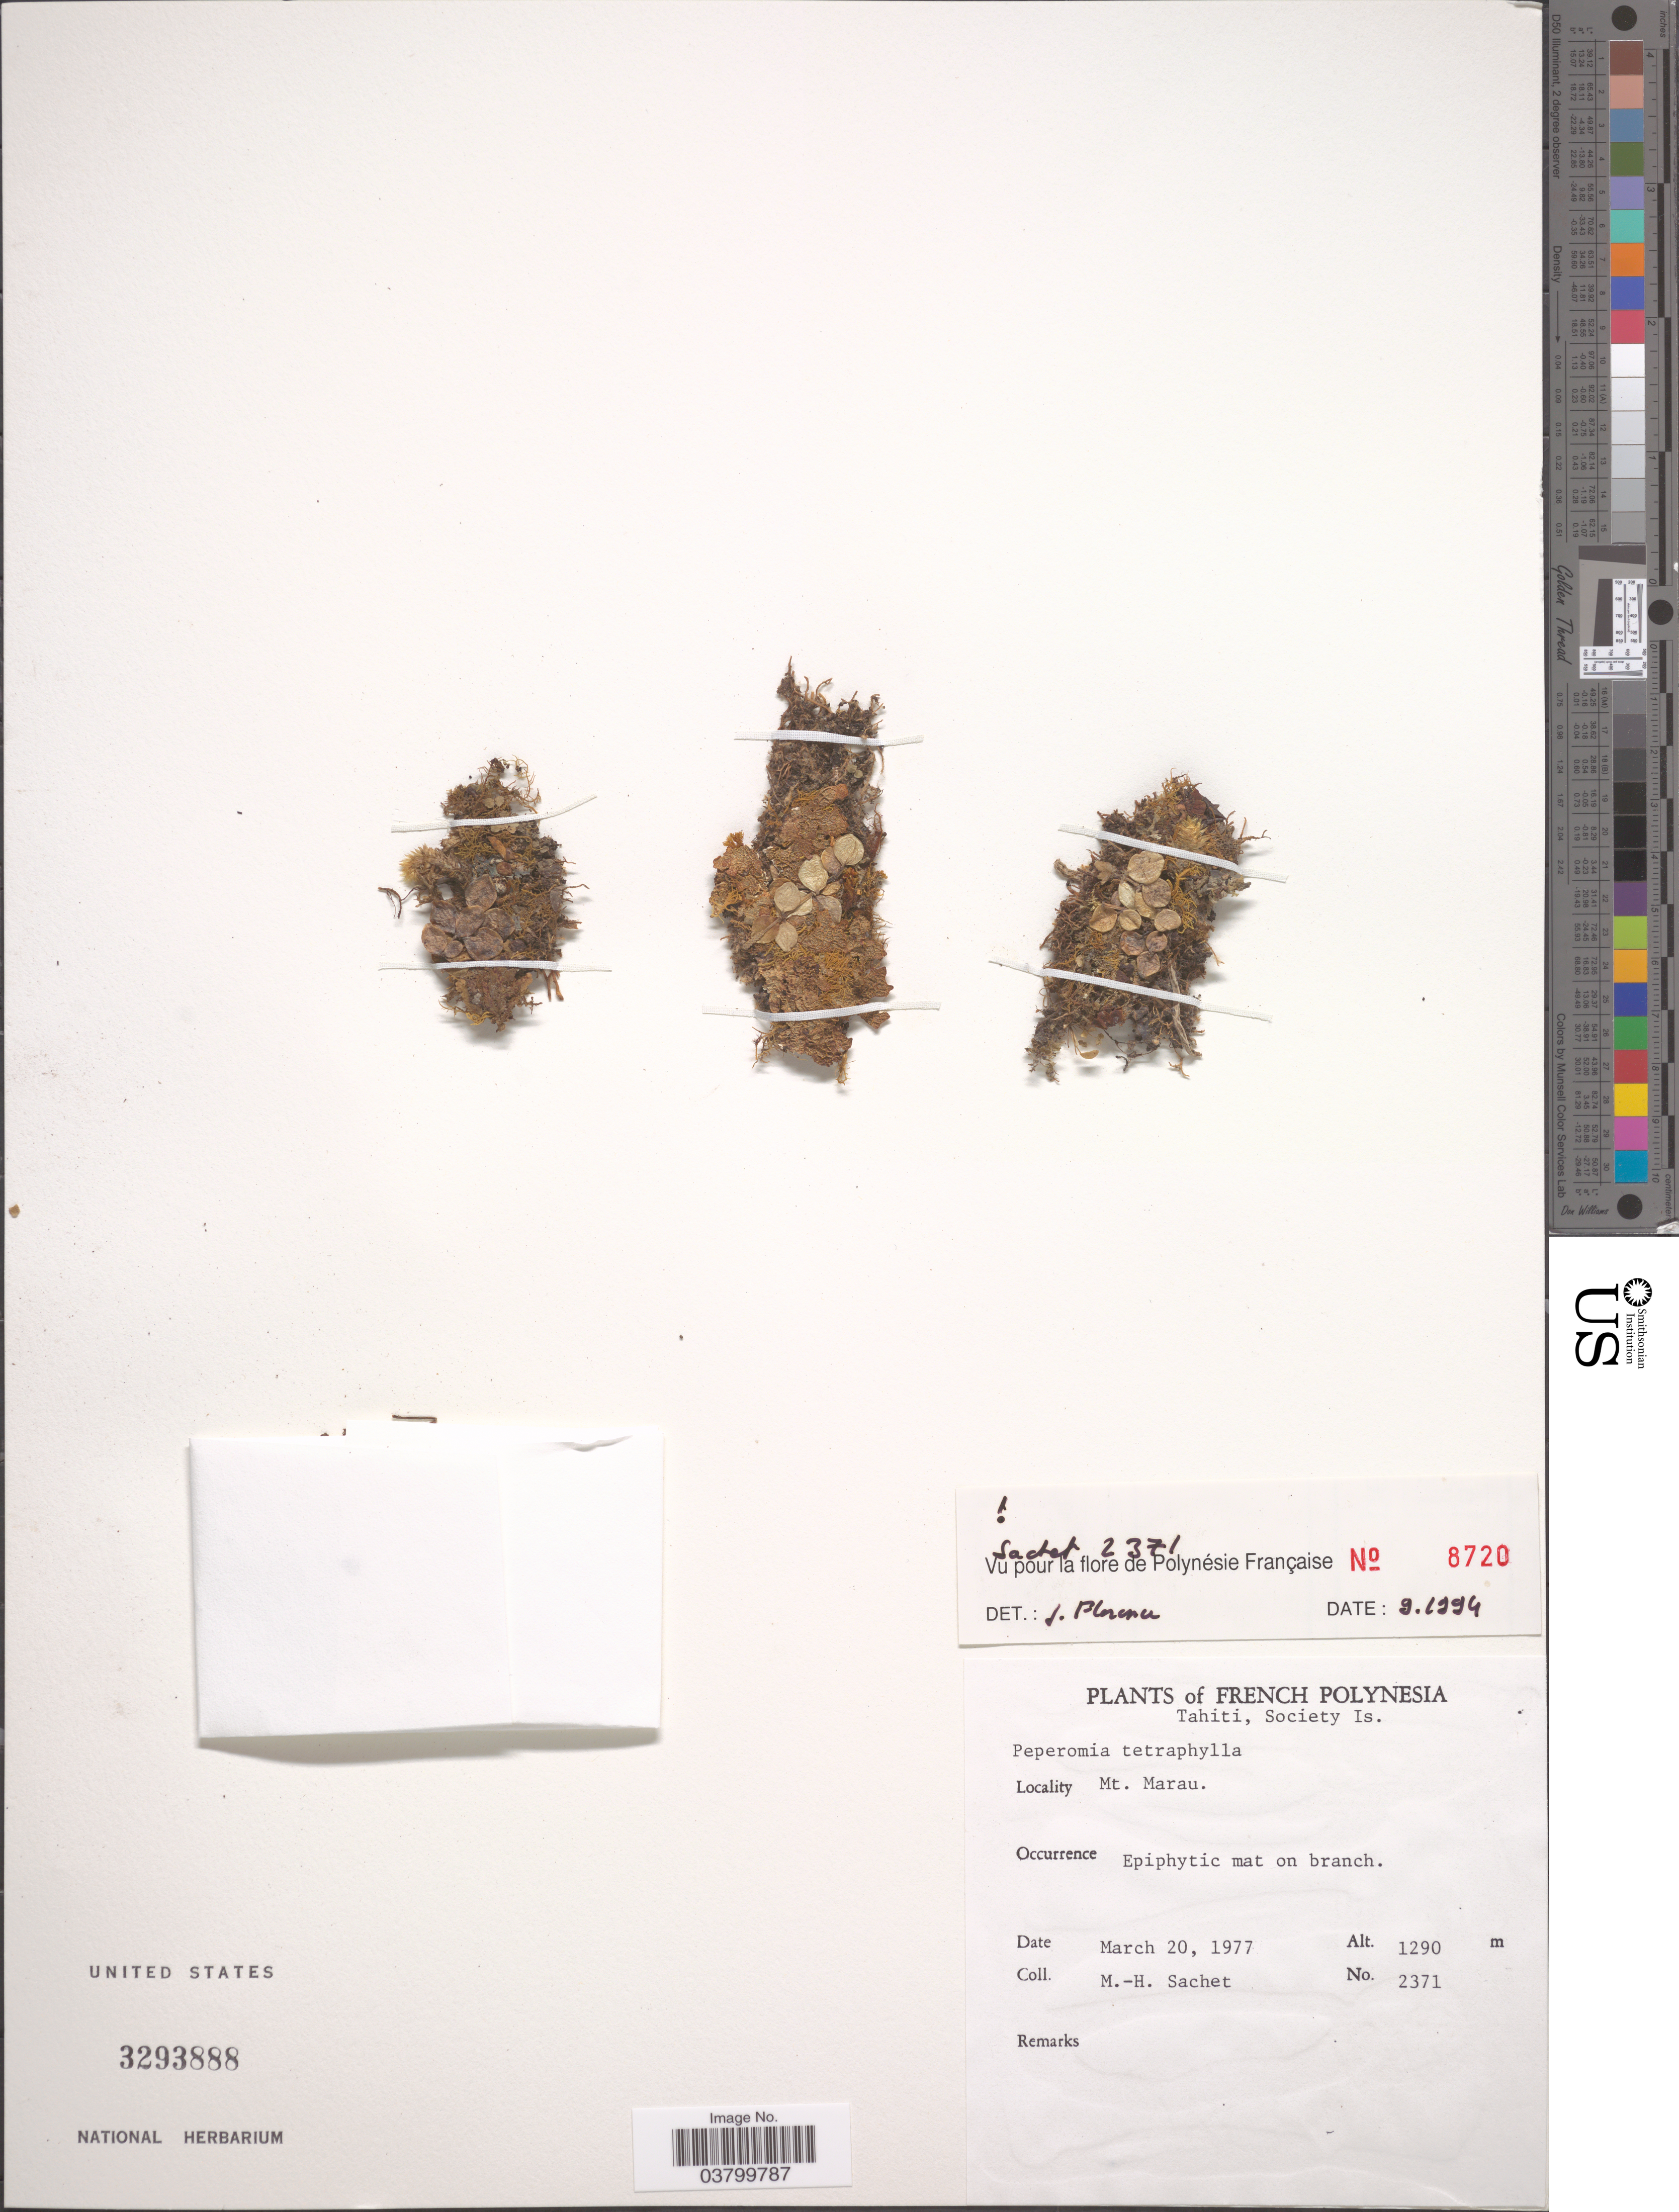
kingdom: Plantae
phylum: Tracheophyta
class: Magnoliopsida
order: Piperales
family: Piperaceae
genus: Peperomia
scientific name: Peperomia tetraphylla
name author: (G. Forst.) Hook. & Arn.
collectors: M.-H. Sachet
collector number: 2371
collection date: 1977-03-20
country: French Polynesia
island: Tahiti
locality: Tahiti, Society Is. Mt. Marau.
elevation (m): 1290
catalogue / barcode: US 3293888